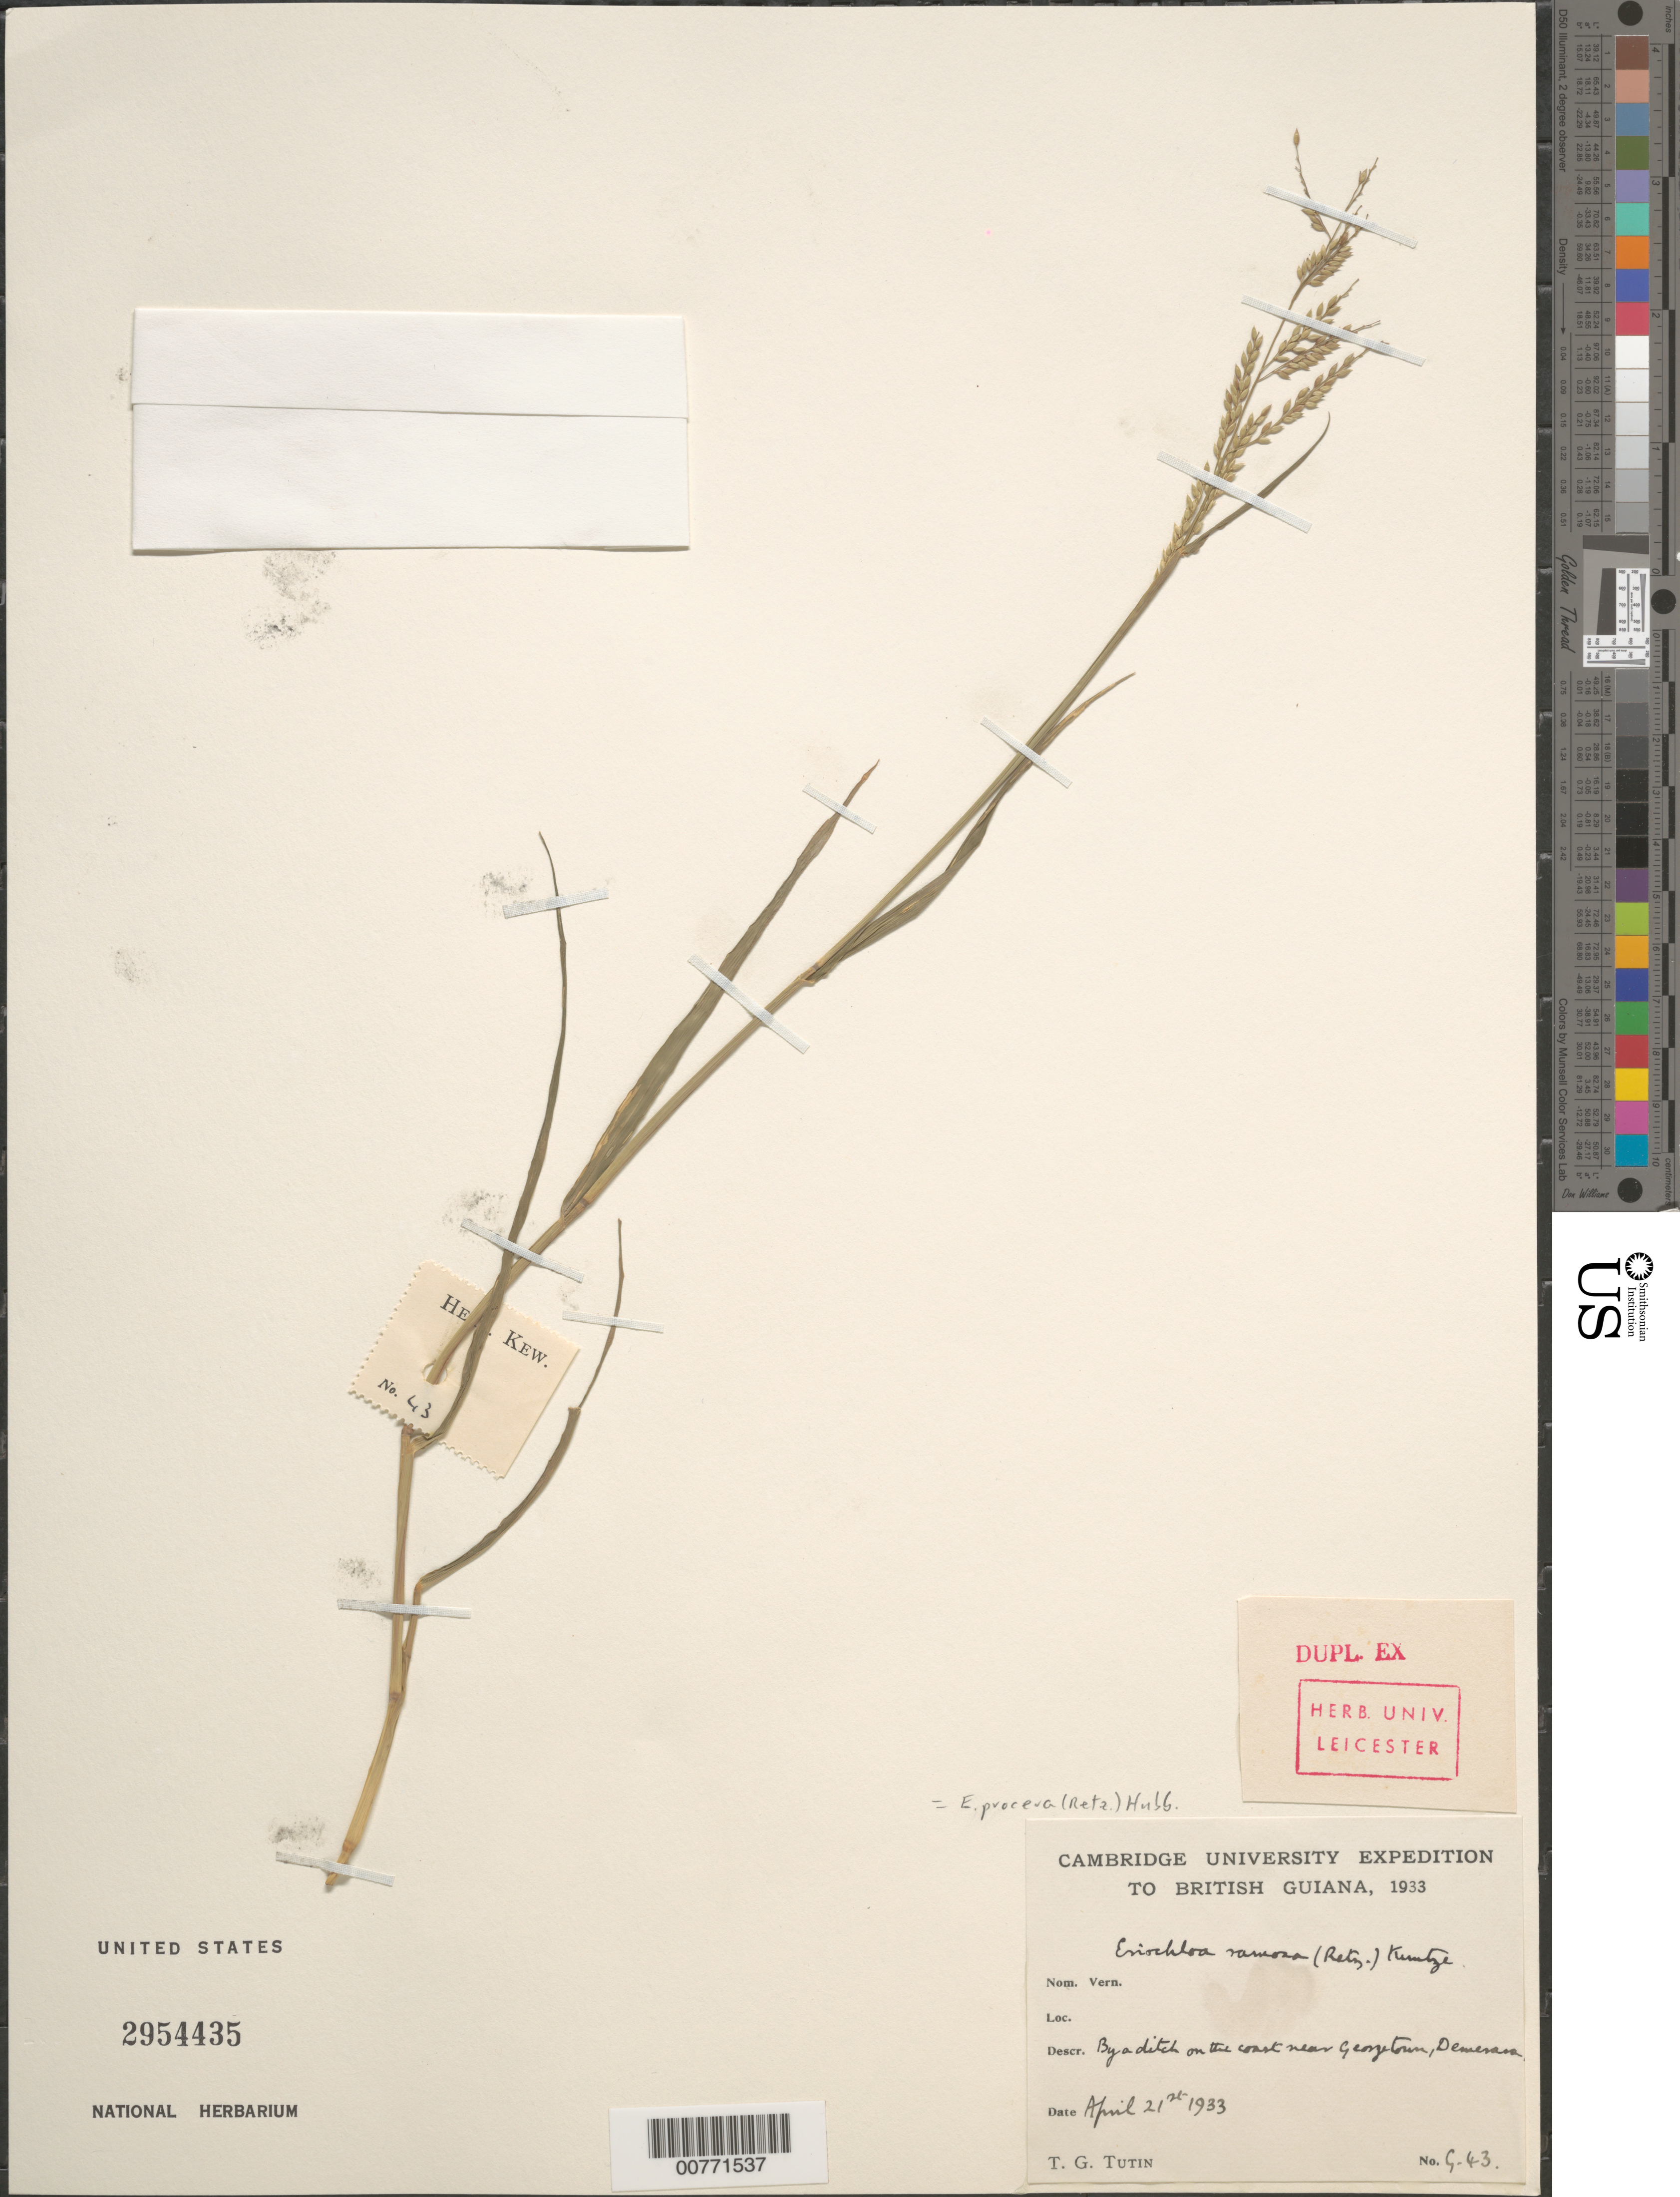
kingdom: Plantae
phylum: Tracheophyta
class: Liliopsida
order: Poales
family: Poaceae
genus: Eriochloa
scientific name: Eriochloa procera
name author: (Retz.) C.E. Hubb.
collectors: T. G. Tutin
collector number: G 43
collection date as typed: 21-Apr-33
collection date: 1933-04-21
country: Guyana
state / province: Demerara-Mahaica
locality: Georgetown, Demerara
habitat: By a ditch along coast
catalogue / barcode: US 2954435